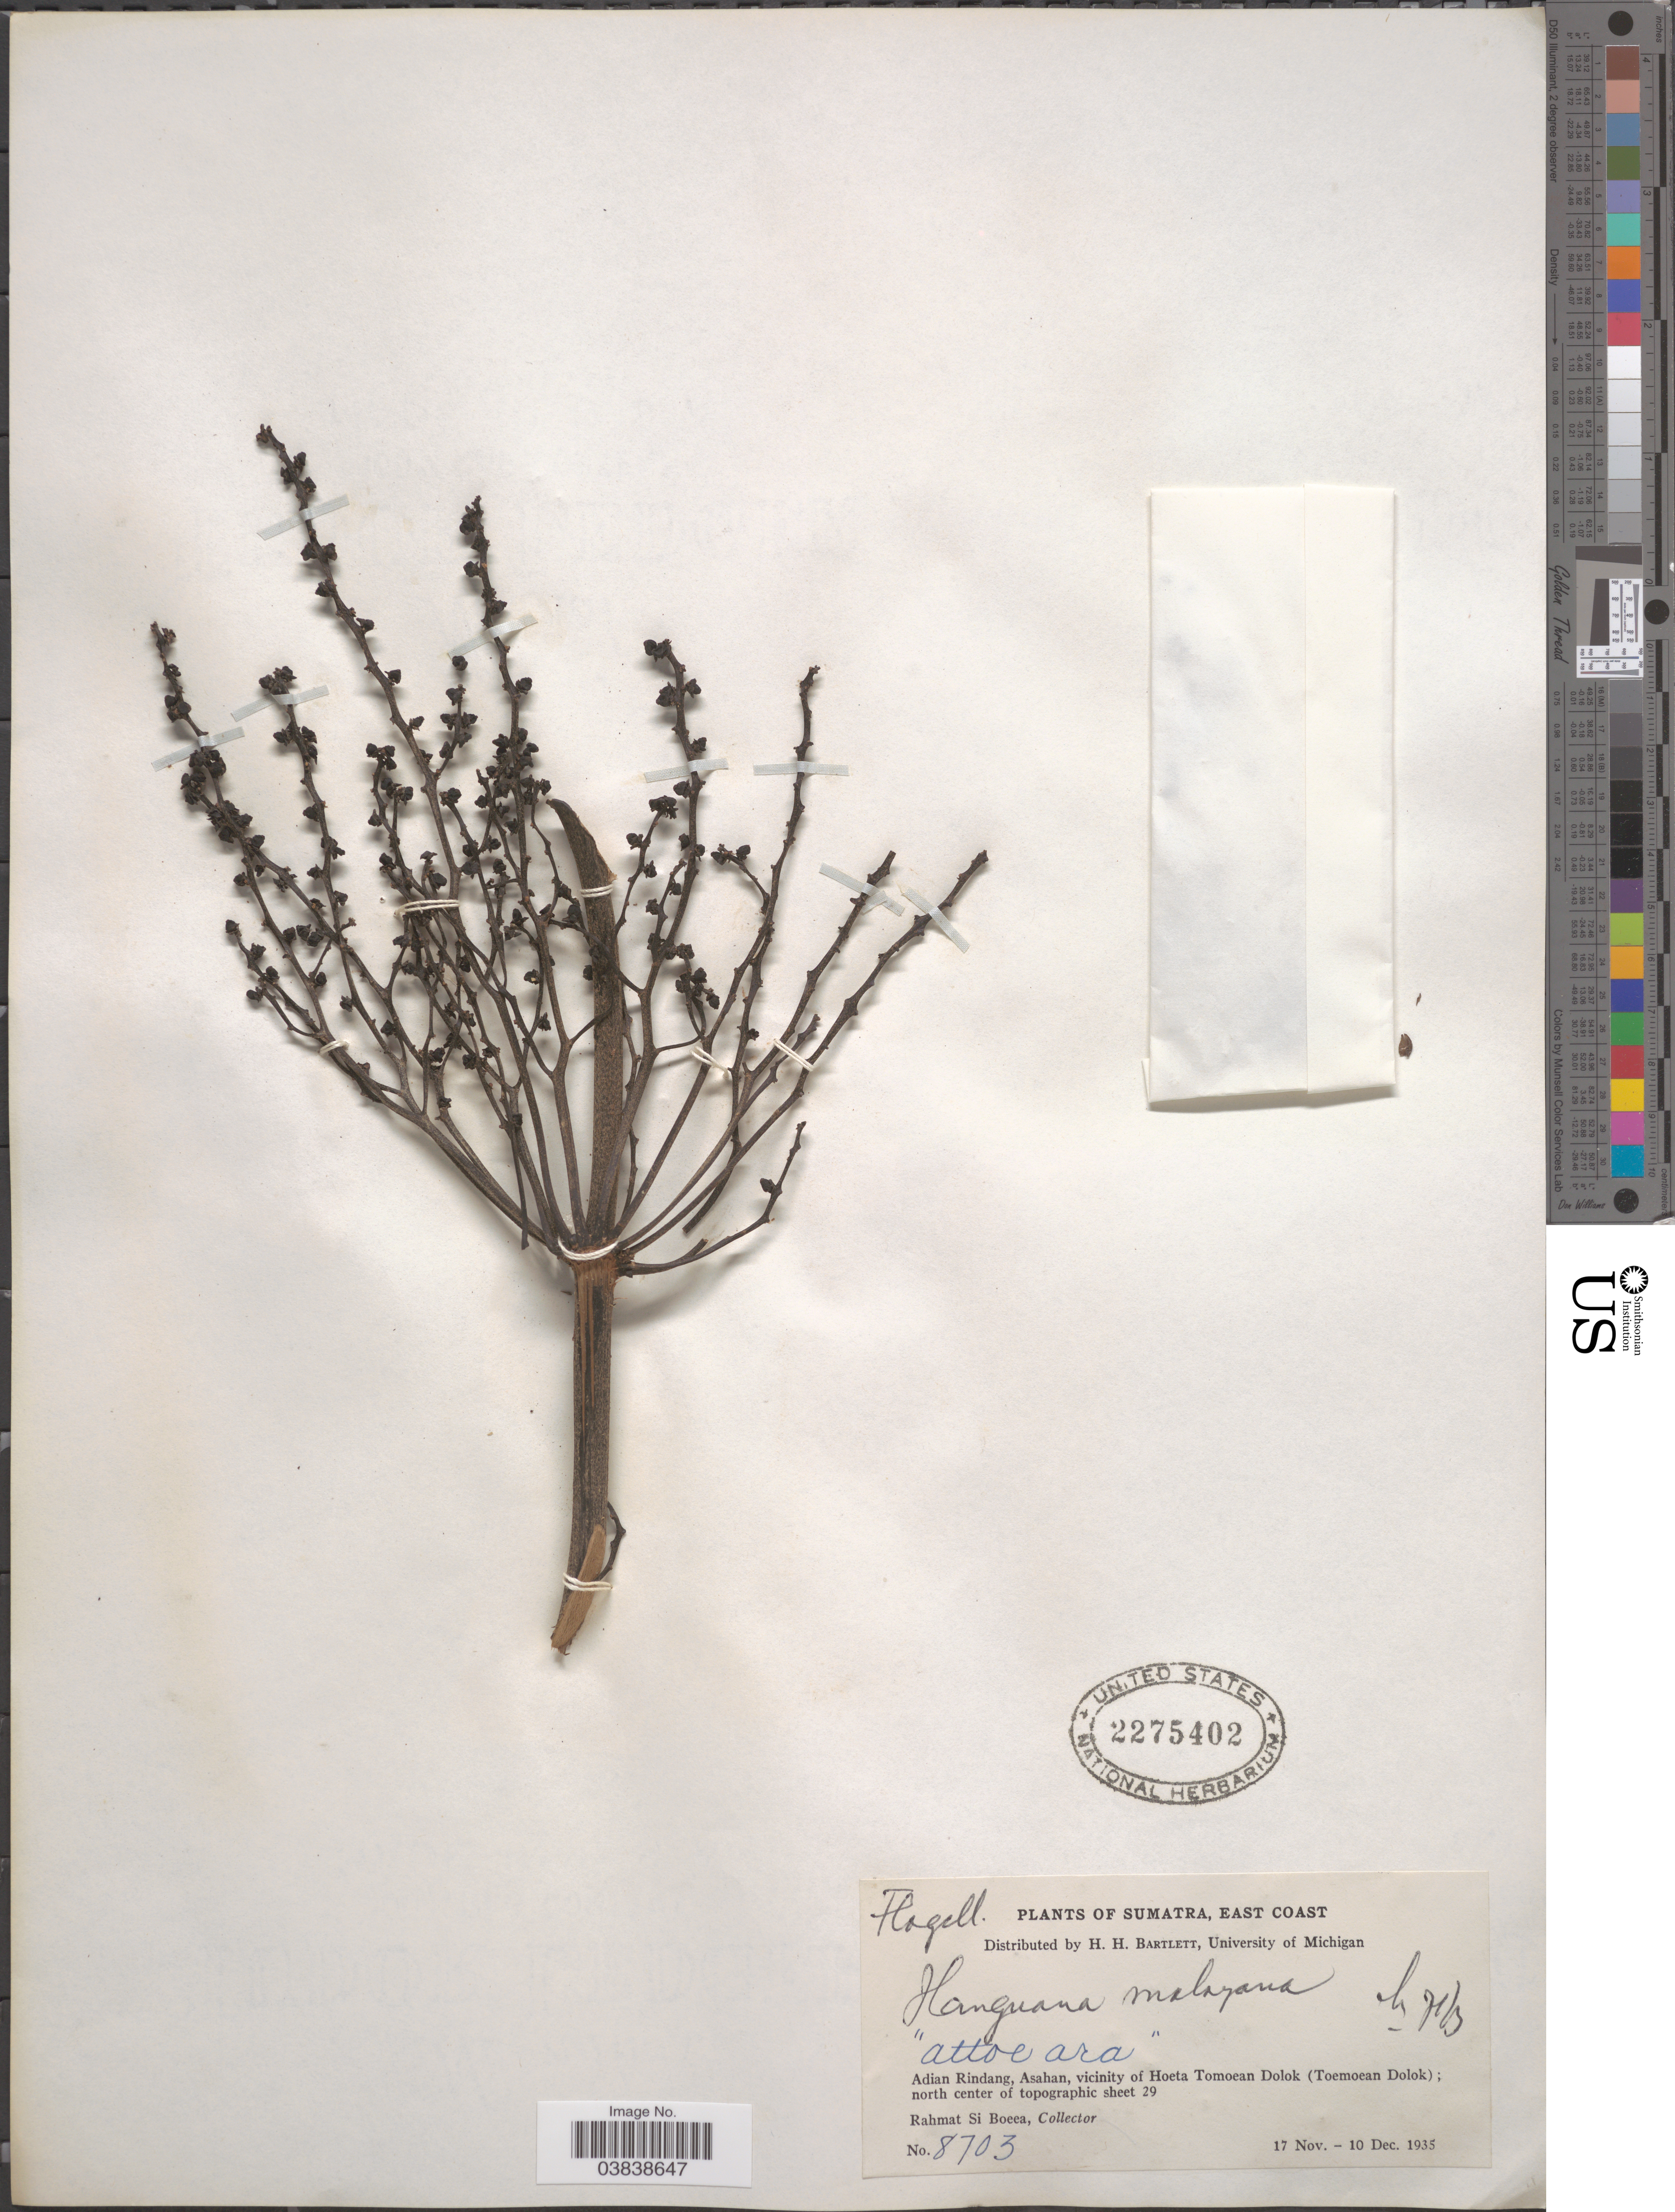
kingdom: Plantae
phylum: Tracheophyta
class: Liliopsida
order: Commelinales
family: Hanguanaceae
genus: Hanguana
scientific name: Hanguana malayana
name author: (Jack) Merr.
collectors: Rahmat Si Boeea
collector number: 8703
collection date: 1935-11-17/1935-12-10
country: Indonesia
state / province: Sumatra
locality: East Coast. Adian Rindang, Asahan, vicinity of Hoeta Tomoean Dolok (Toemoean Dolok); north center of topographic sheet 29.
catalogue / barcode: US 2275402